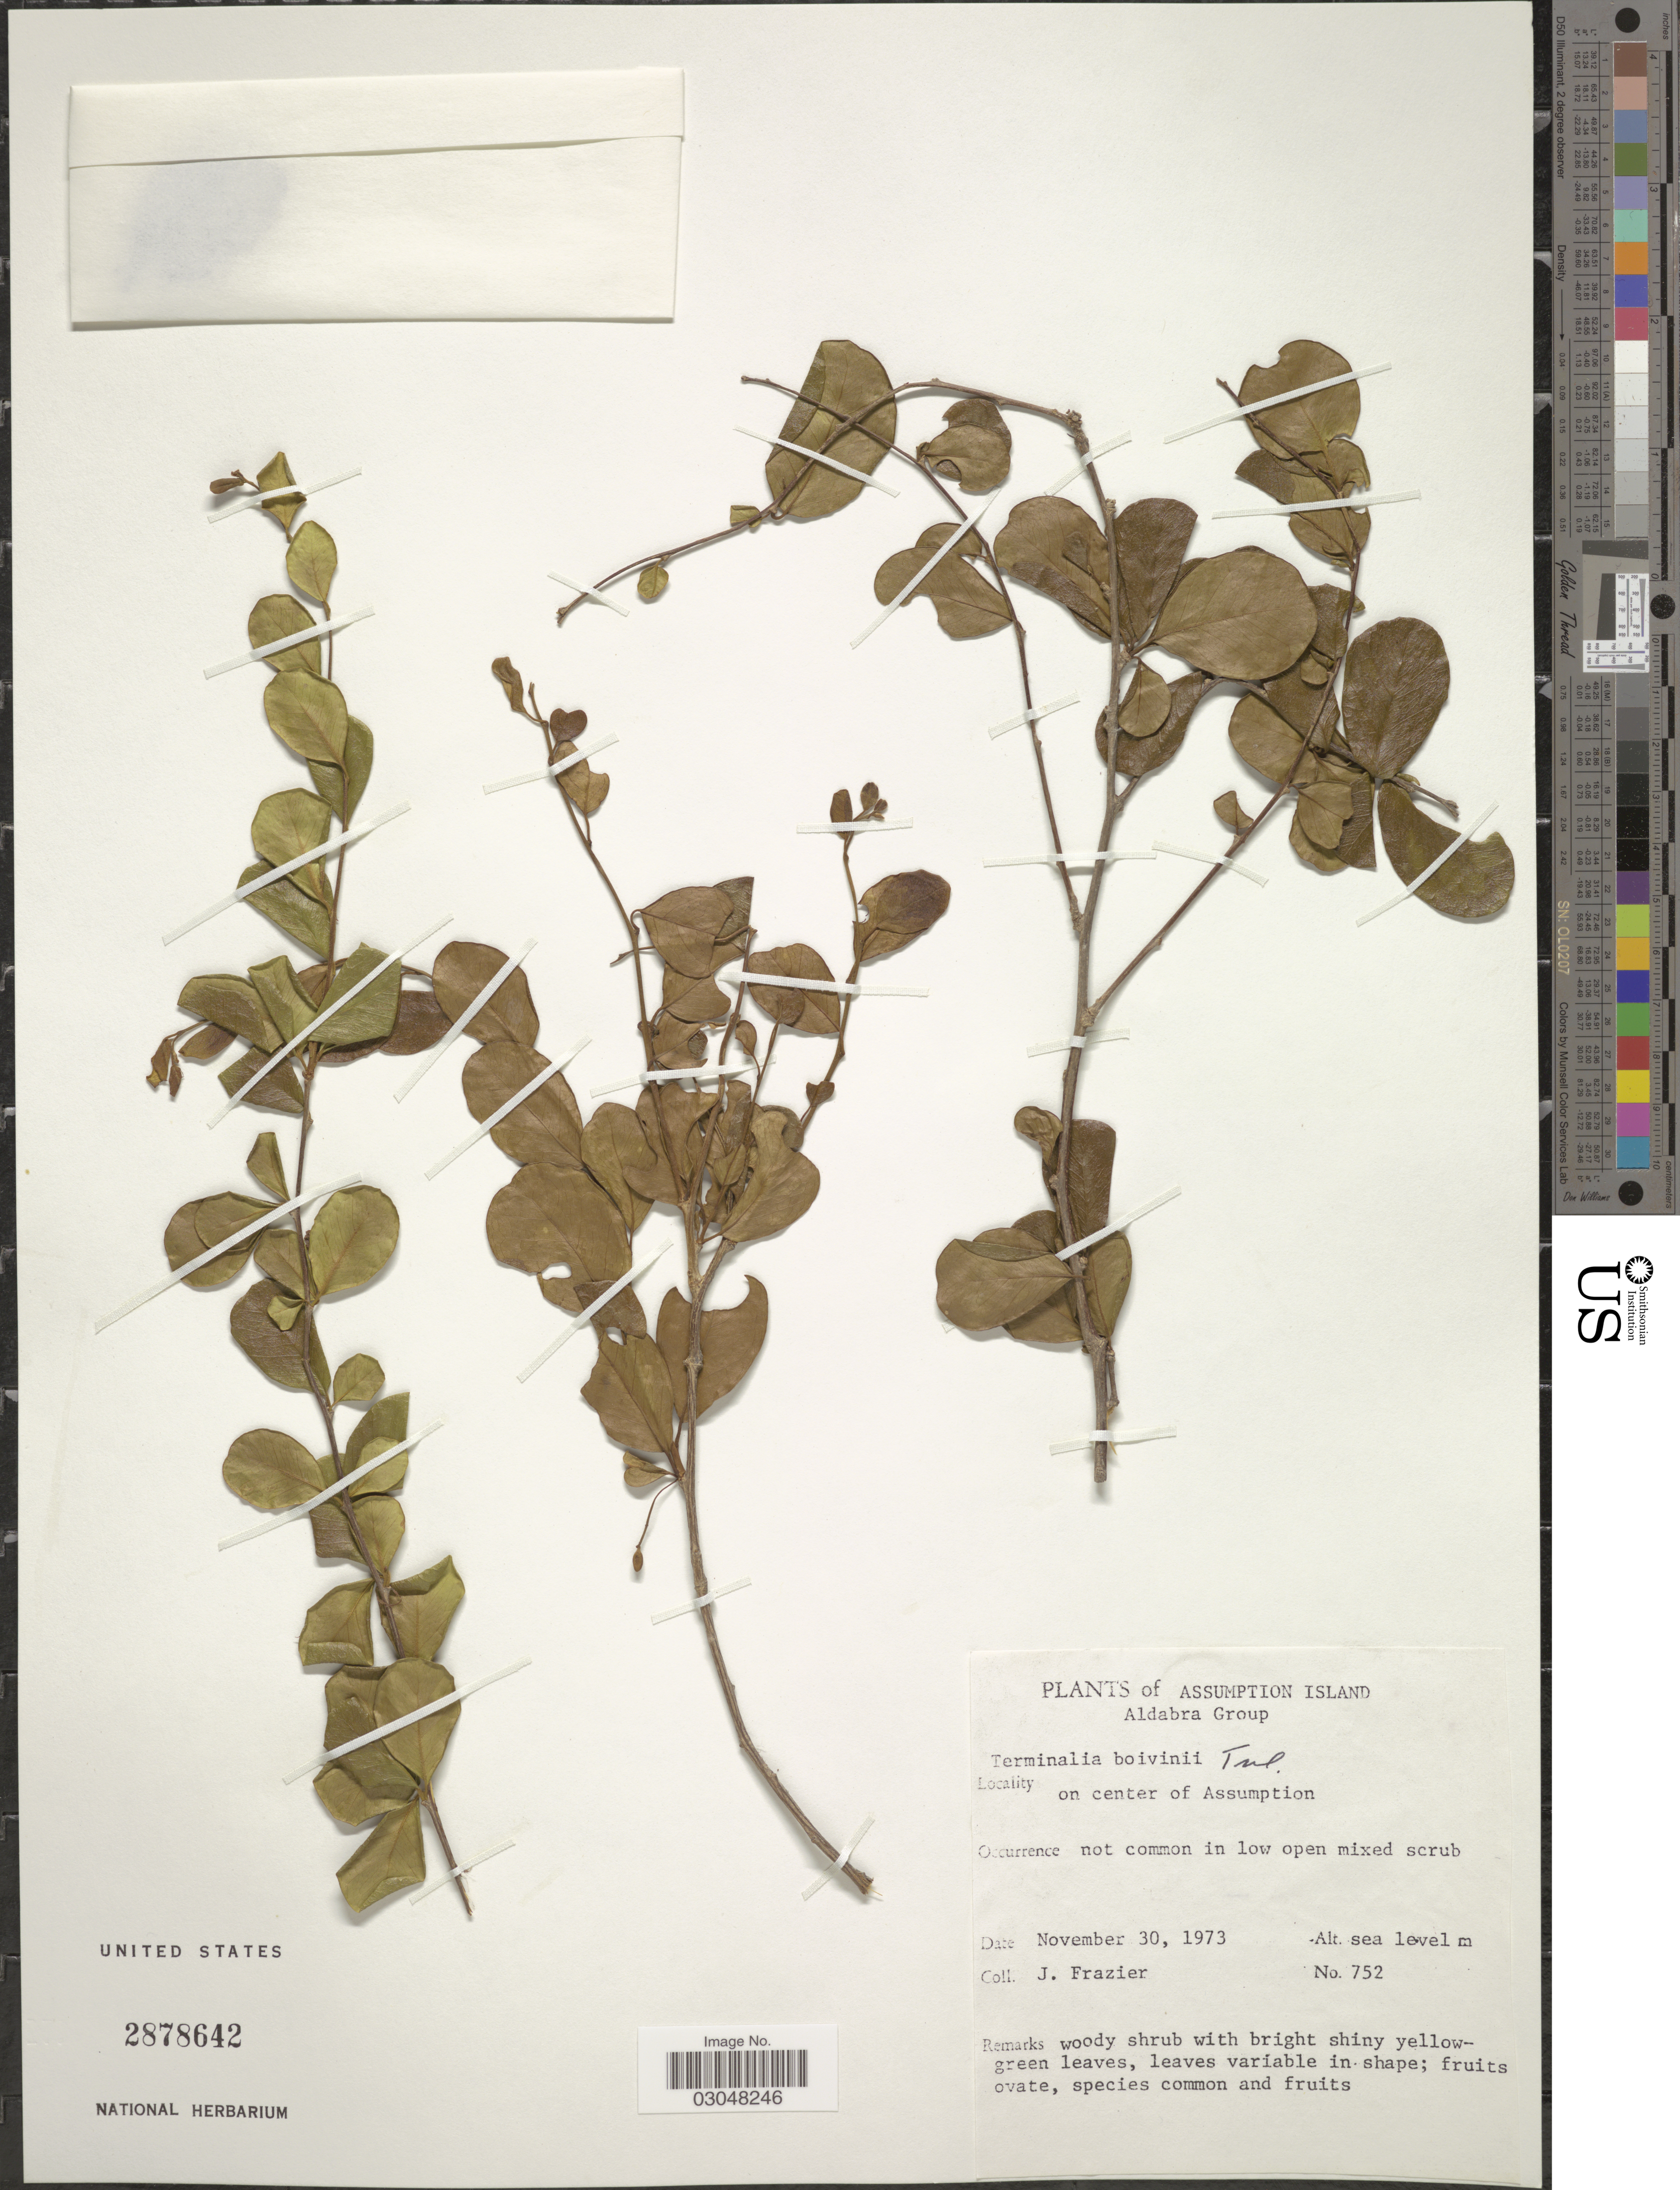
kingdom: Plantae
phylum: Tracheophyta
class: Magnoliopsida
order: Myrtales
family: Combretaceae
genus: Terminalia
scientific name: Terminalia boivinii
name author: Tul.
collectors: J. Frazier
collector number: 752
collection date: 1973-11-30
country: Seychelles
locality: Assumption Island. Aldabra Group. On center of Assumption.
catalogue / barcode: US 2878642